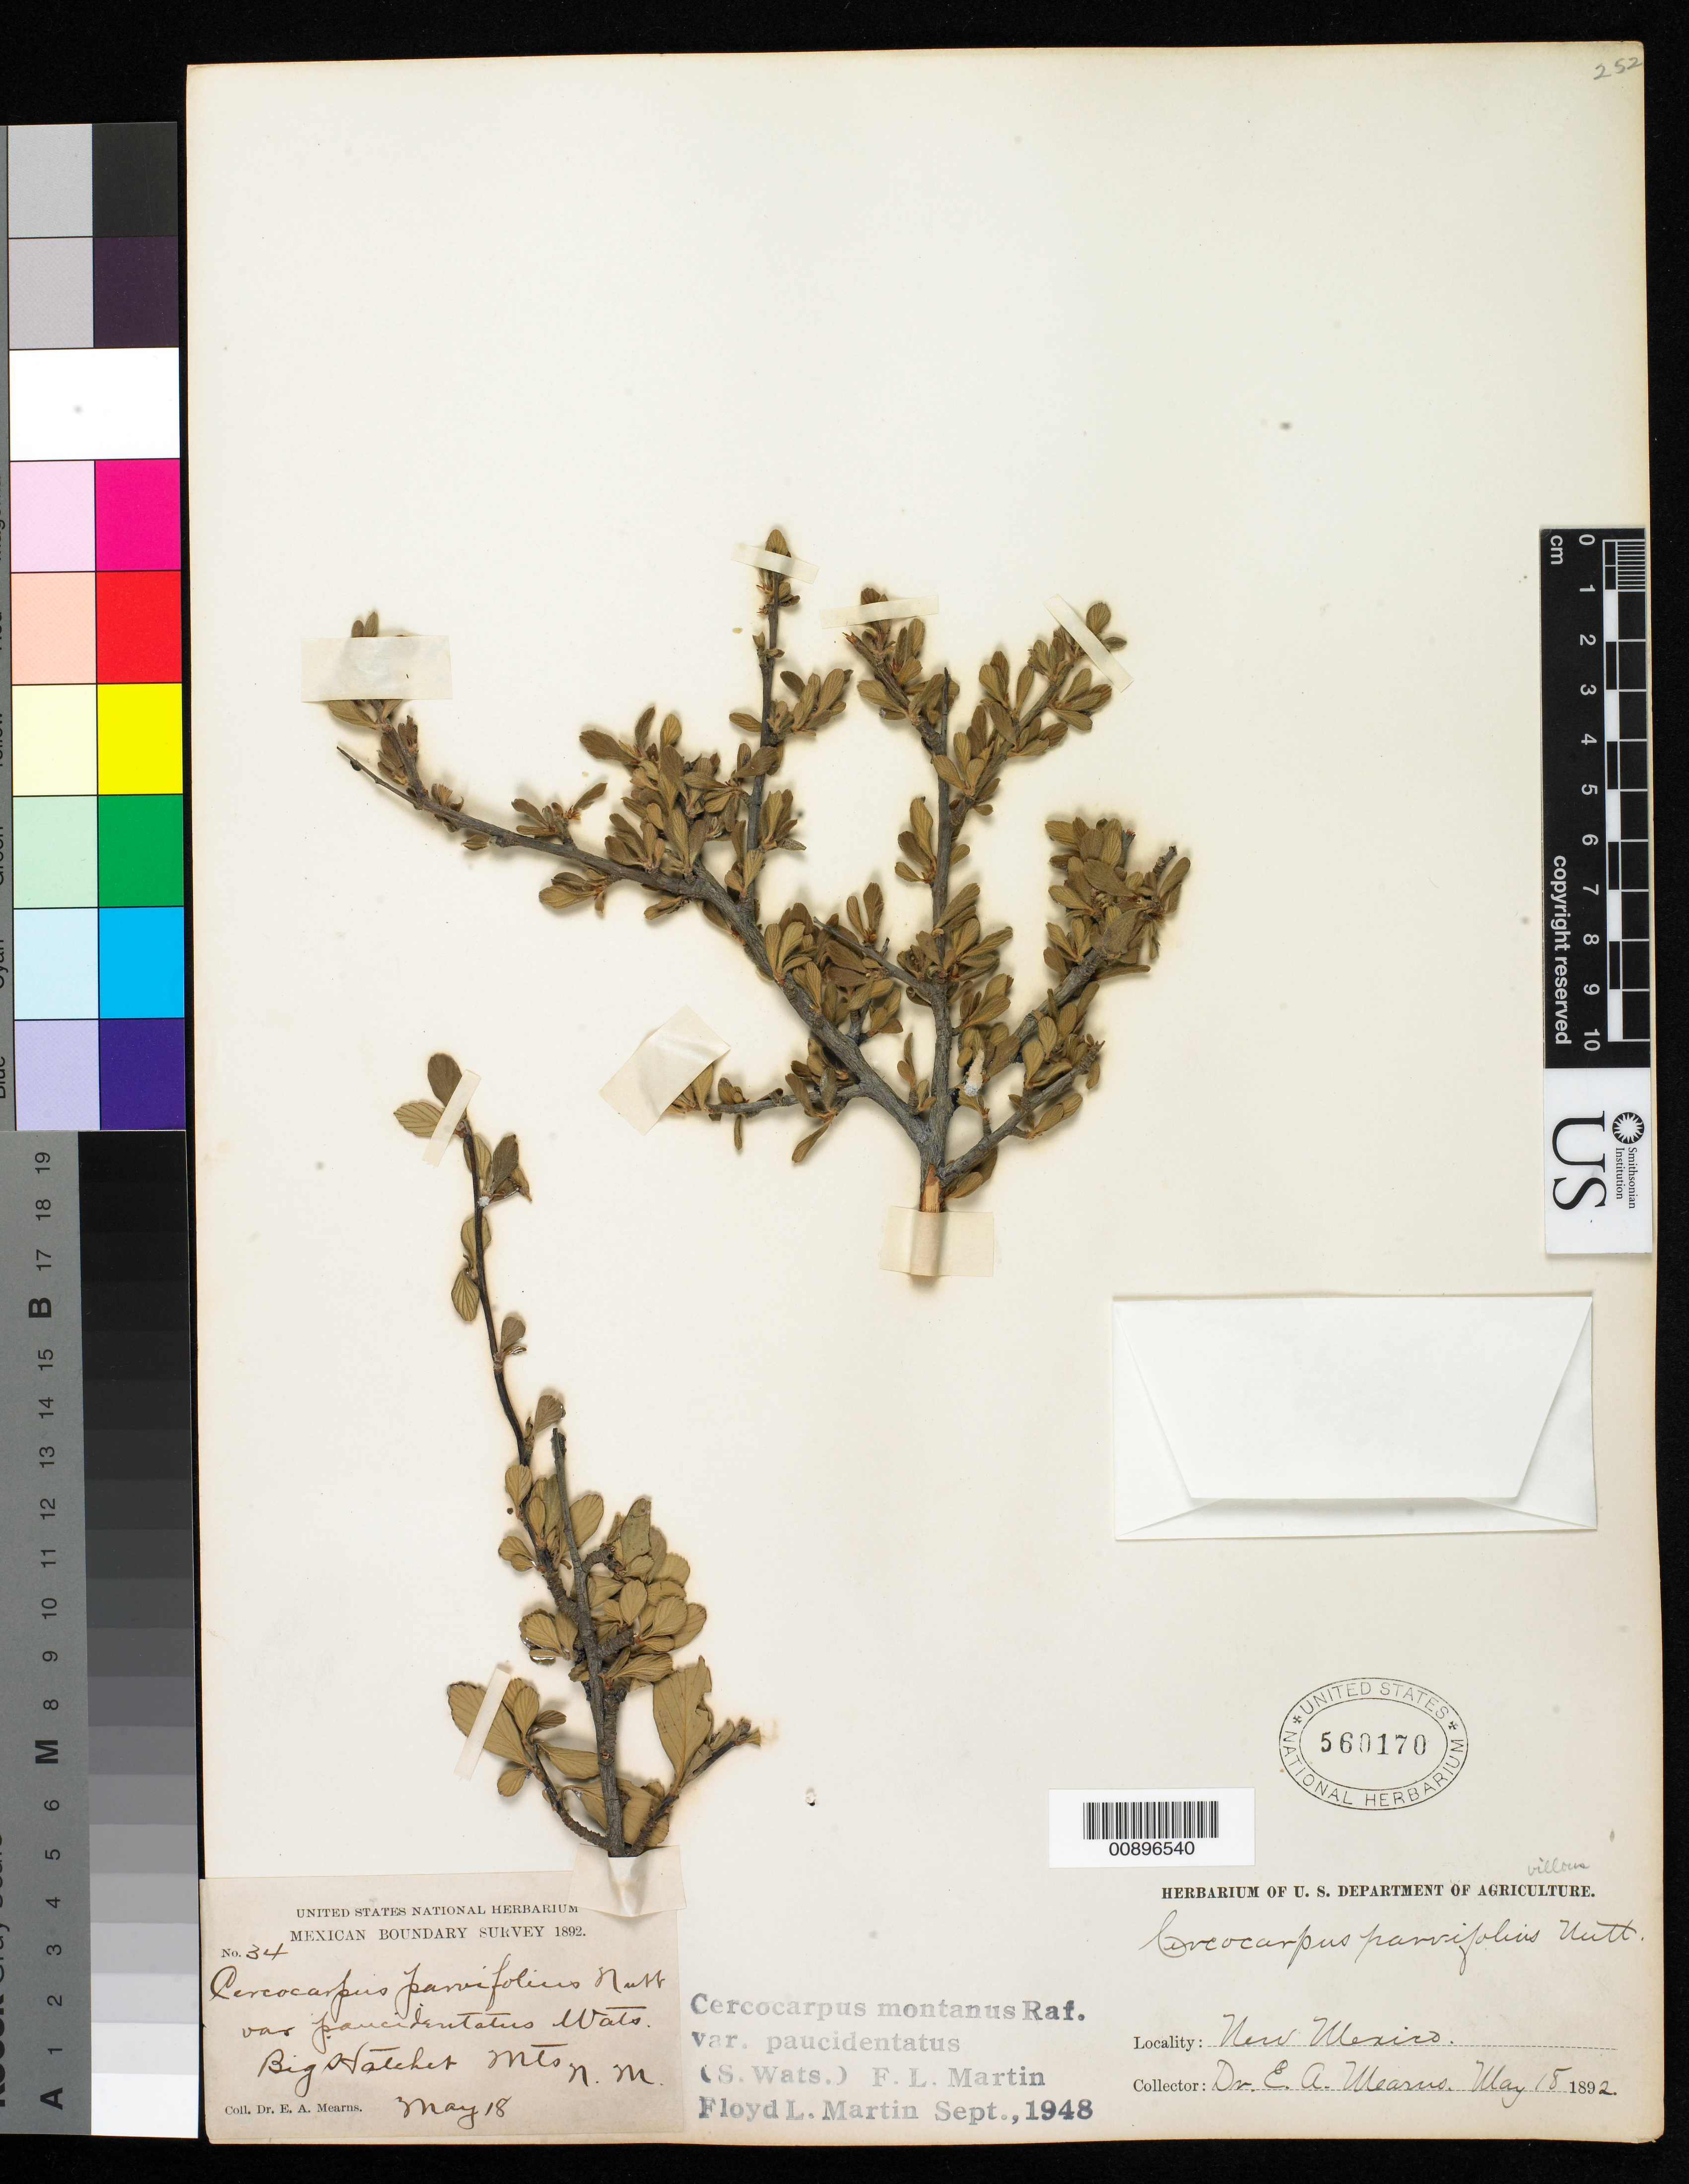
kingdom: Plantae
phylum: Tracheophyta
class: Magnoliopsida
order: Rosales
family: Rosaceae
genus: Cercocarpus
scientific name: Cercocarpus montanus var. paucidentatus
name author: (S. Watson) F.L. Martin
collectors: E. A. Mearns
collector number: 34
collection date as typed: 18 May 1892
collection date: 1892-05-18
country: United States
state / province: New Mexico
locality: Big Hatchet Mts., New Mexico.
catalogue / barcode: US 560170